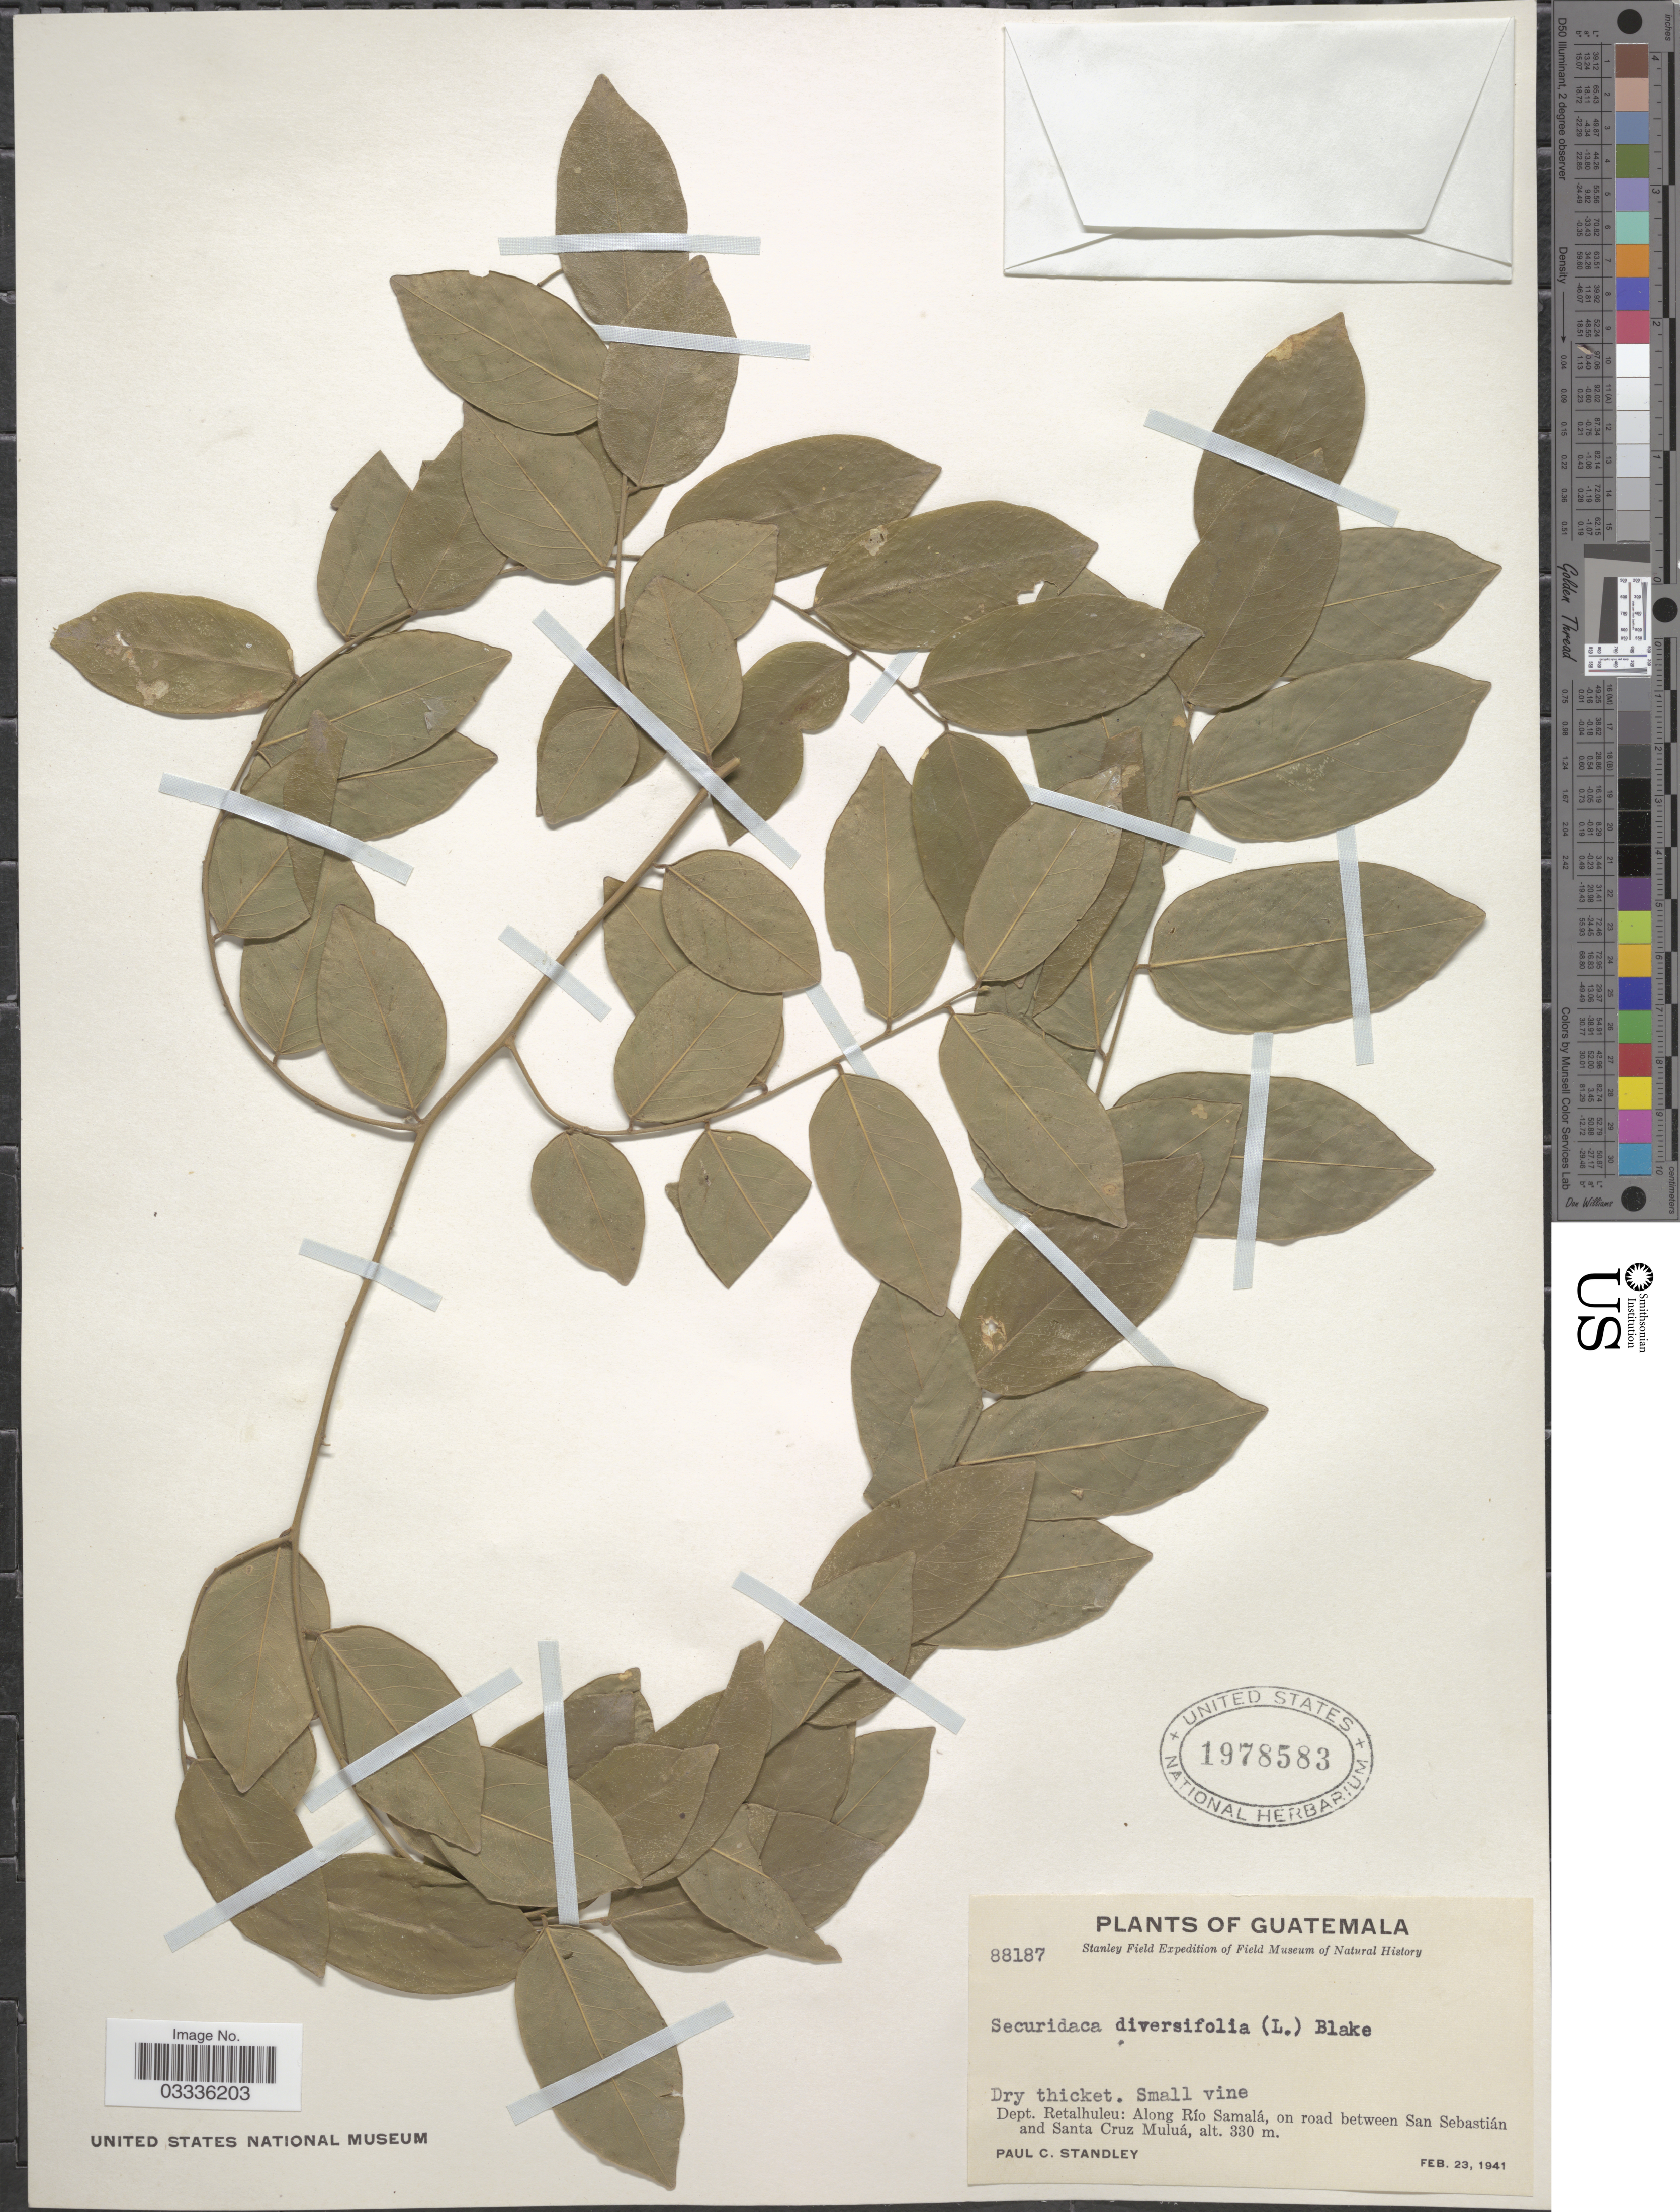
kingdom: Plantae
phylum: Tracheophyta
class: Magnoliopsida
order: Fabales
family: Polygalaceae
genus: Securidaca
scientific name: Securidaca diversifolia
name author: (L.) S.F. Blake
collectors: P. C. Standley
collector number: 88187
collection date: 1941-02-23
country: Guatemala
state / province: Retalhuleu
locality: Dept. Retalhuleu: Along Río Samalá, on road between San Sebastián and Santa Cruz Muluá.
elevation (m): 330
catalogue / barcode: US 1978583